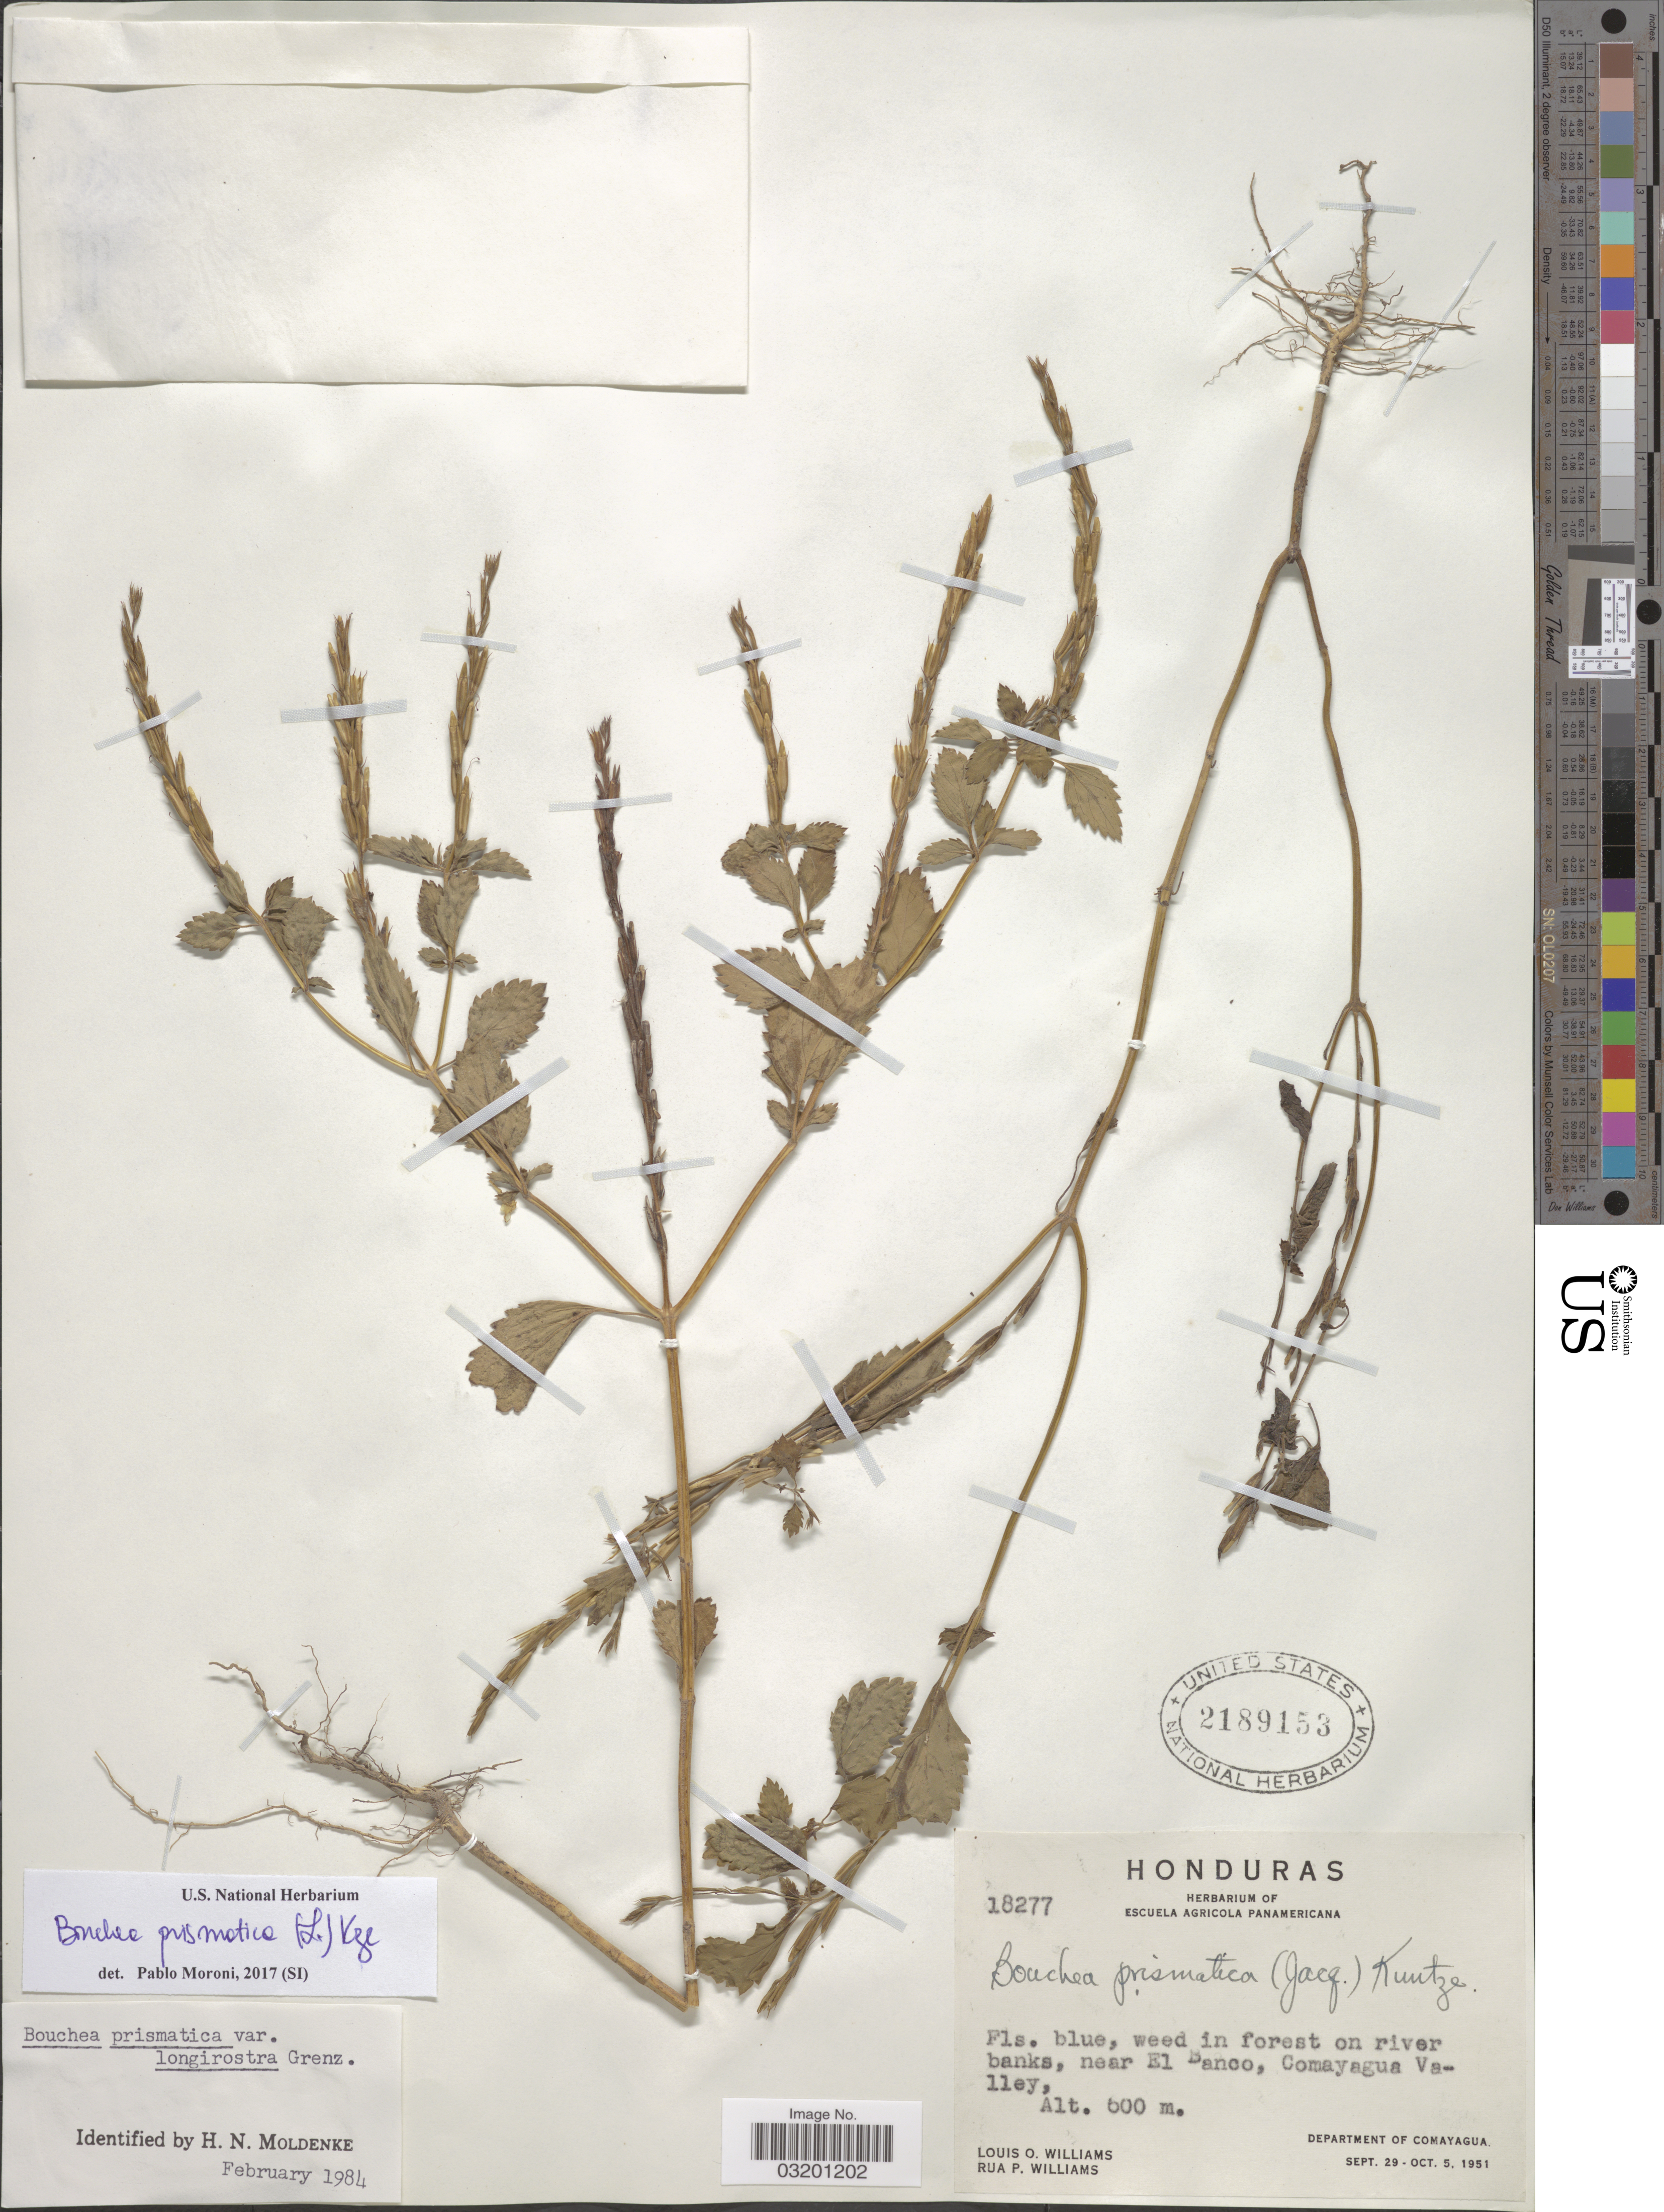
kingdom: Plantae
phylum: Tracheophyta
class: Magnoliopsida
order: Lamiales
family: Verbenaceae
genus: Bouchea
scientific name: Bouchea prismatica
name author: (L.) Kuntze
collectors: L. O. Williams & R. P. Williams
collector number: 18277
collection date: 1951-09-29/1951-10-05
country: Honduras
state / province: Comayagua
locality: Near El Banco, Comayagua Valley. Department of Comayagua.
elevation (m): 600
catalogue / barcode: US 2189153